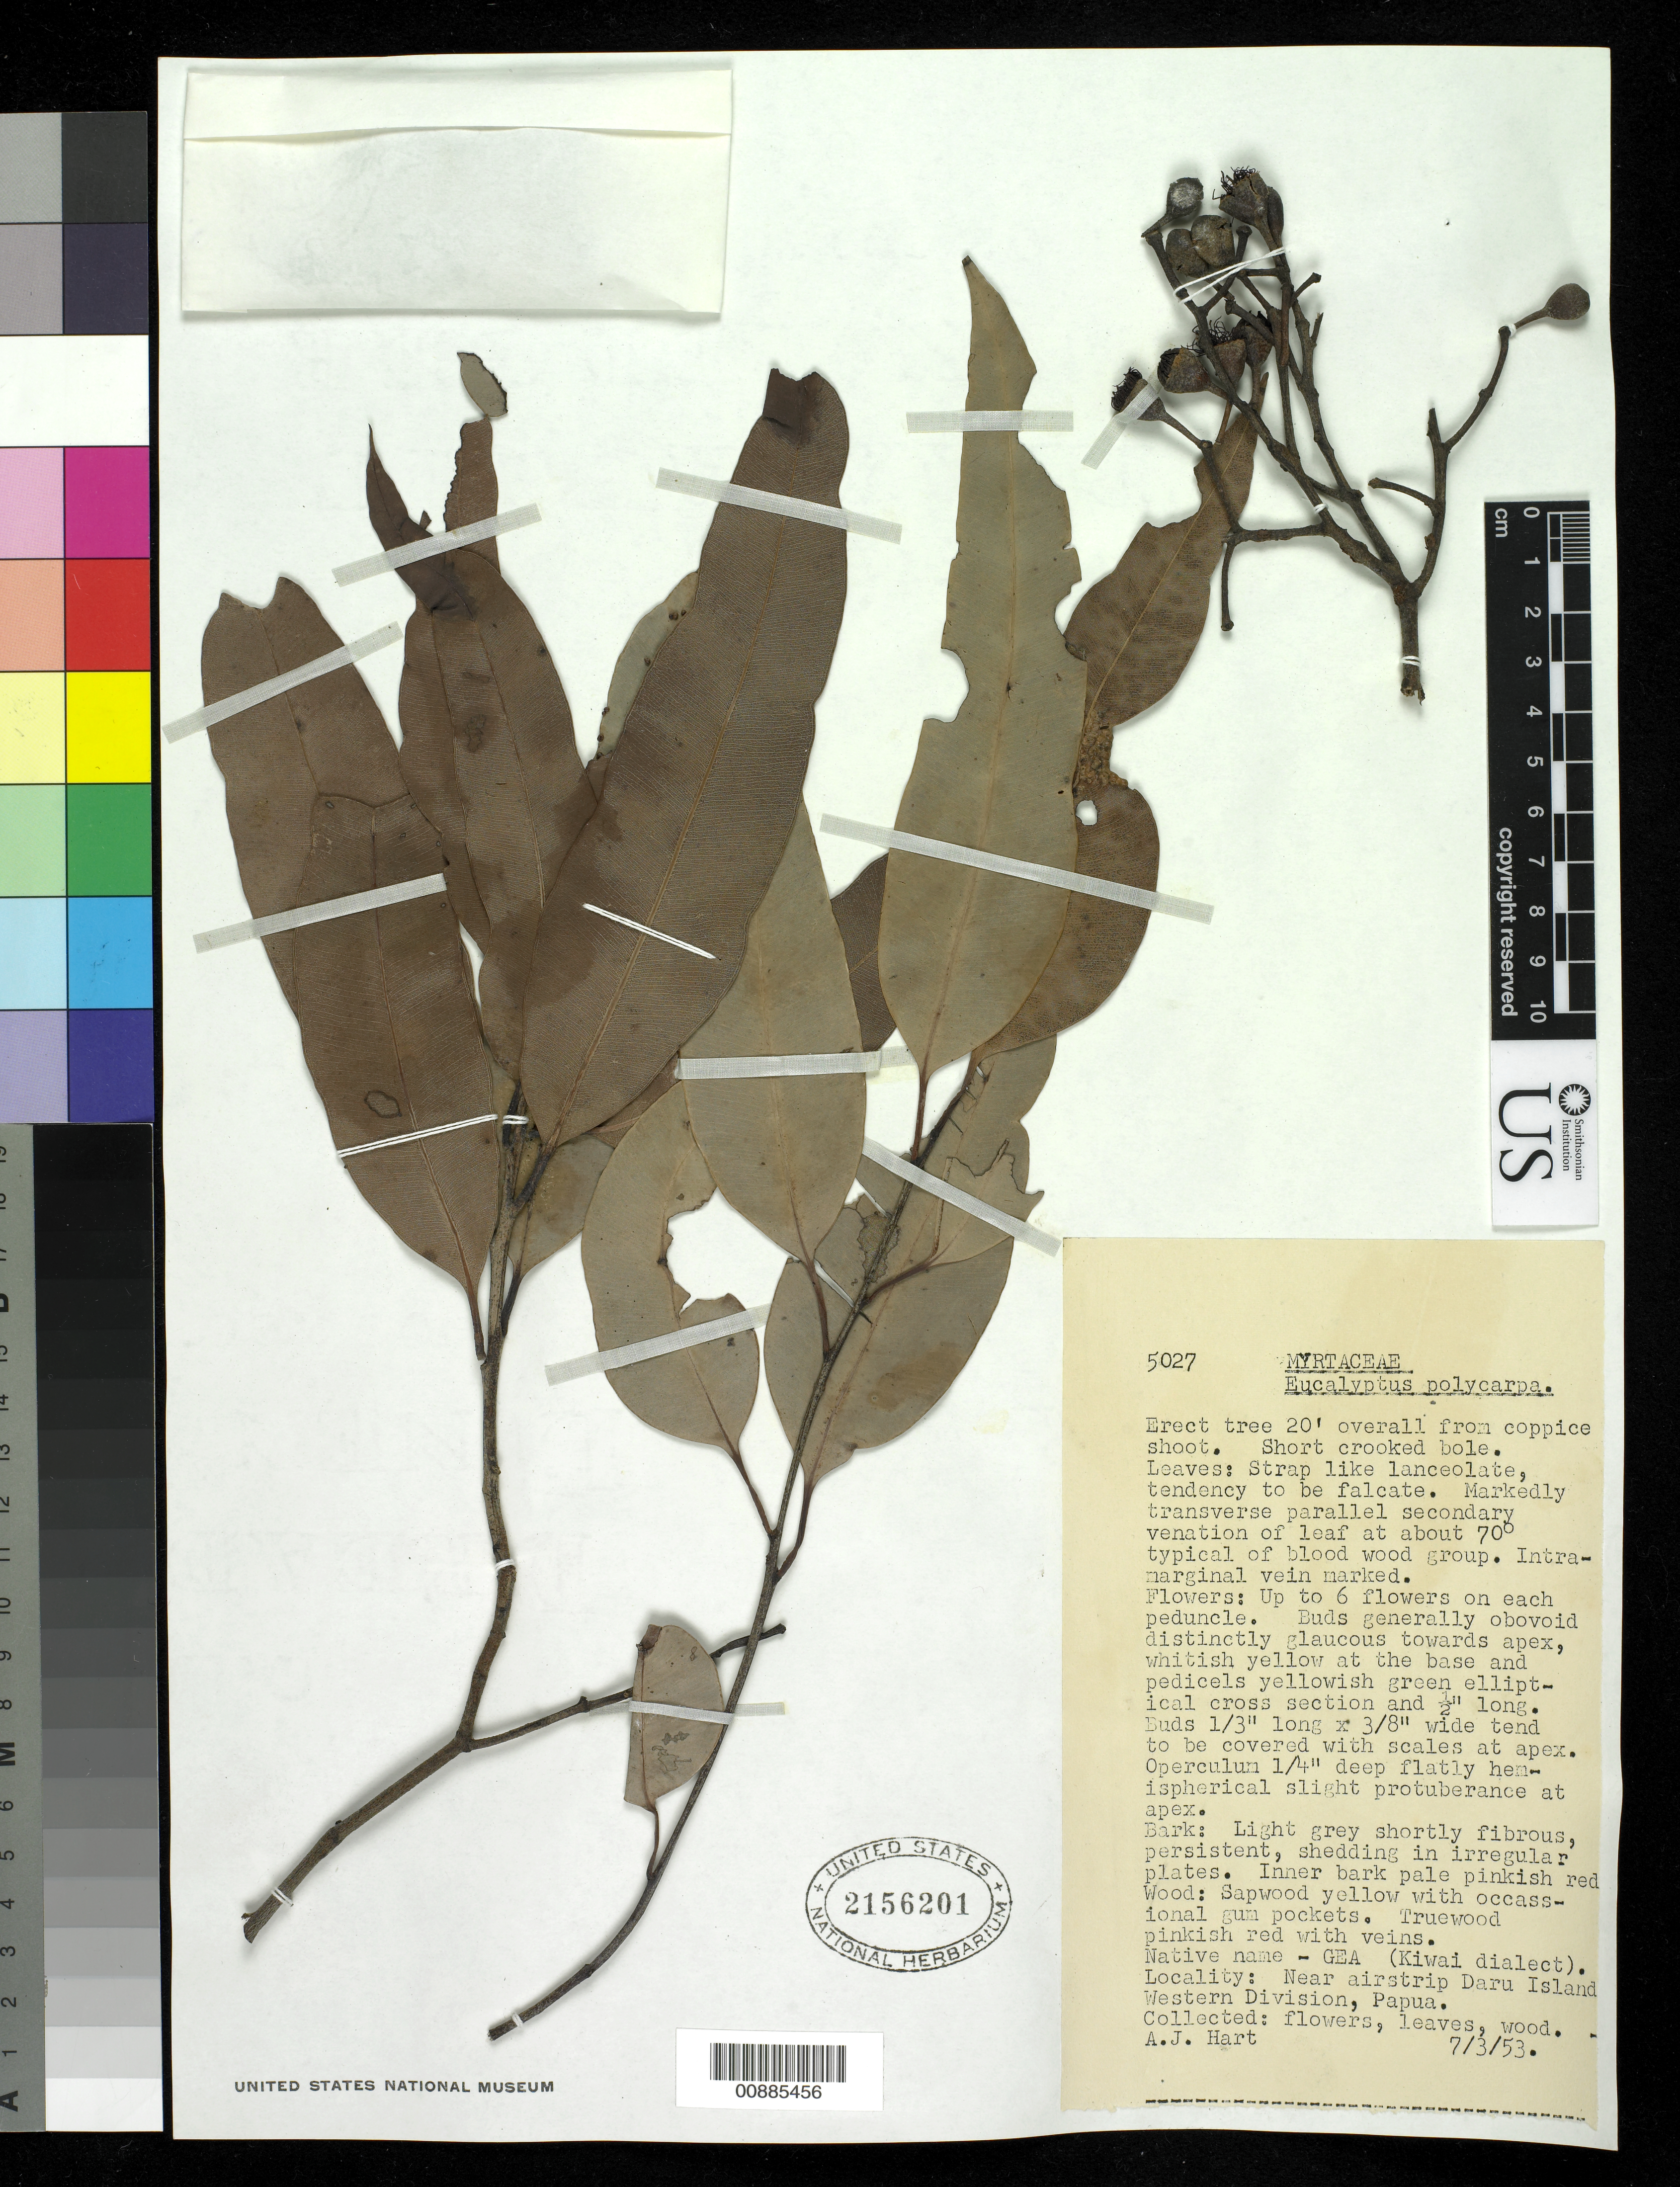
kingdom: Plantae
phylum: Tracheophyta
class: Magnoliopsida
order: Myrtales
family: Myrtaceae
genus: Eucalyptus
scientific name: Eucalyptus polycarpa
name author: F. Muell.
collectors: A. Hart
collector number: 5027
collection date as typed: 07 Mar 1953 or 03 Jul 1953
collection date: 1953-03-07 or 1953-07-03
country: Papua New Guinea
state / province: Western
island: New Guinea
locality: near airstrip Daru I.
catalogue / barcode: US 2156201